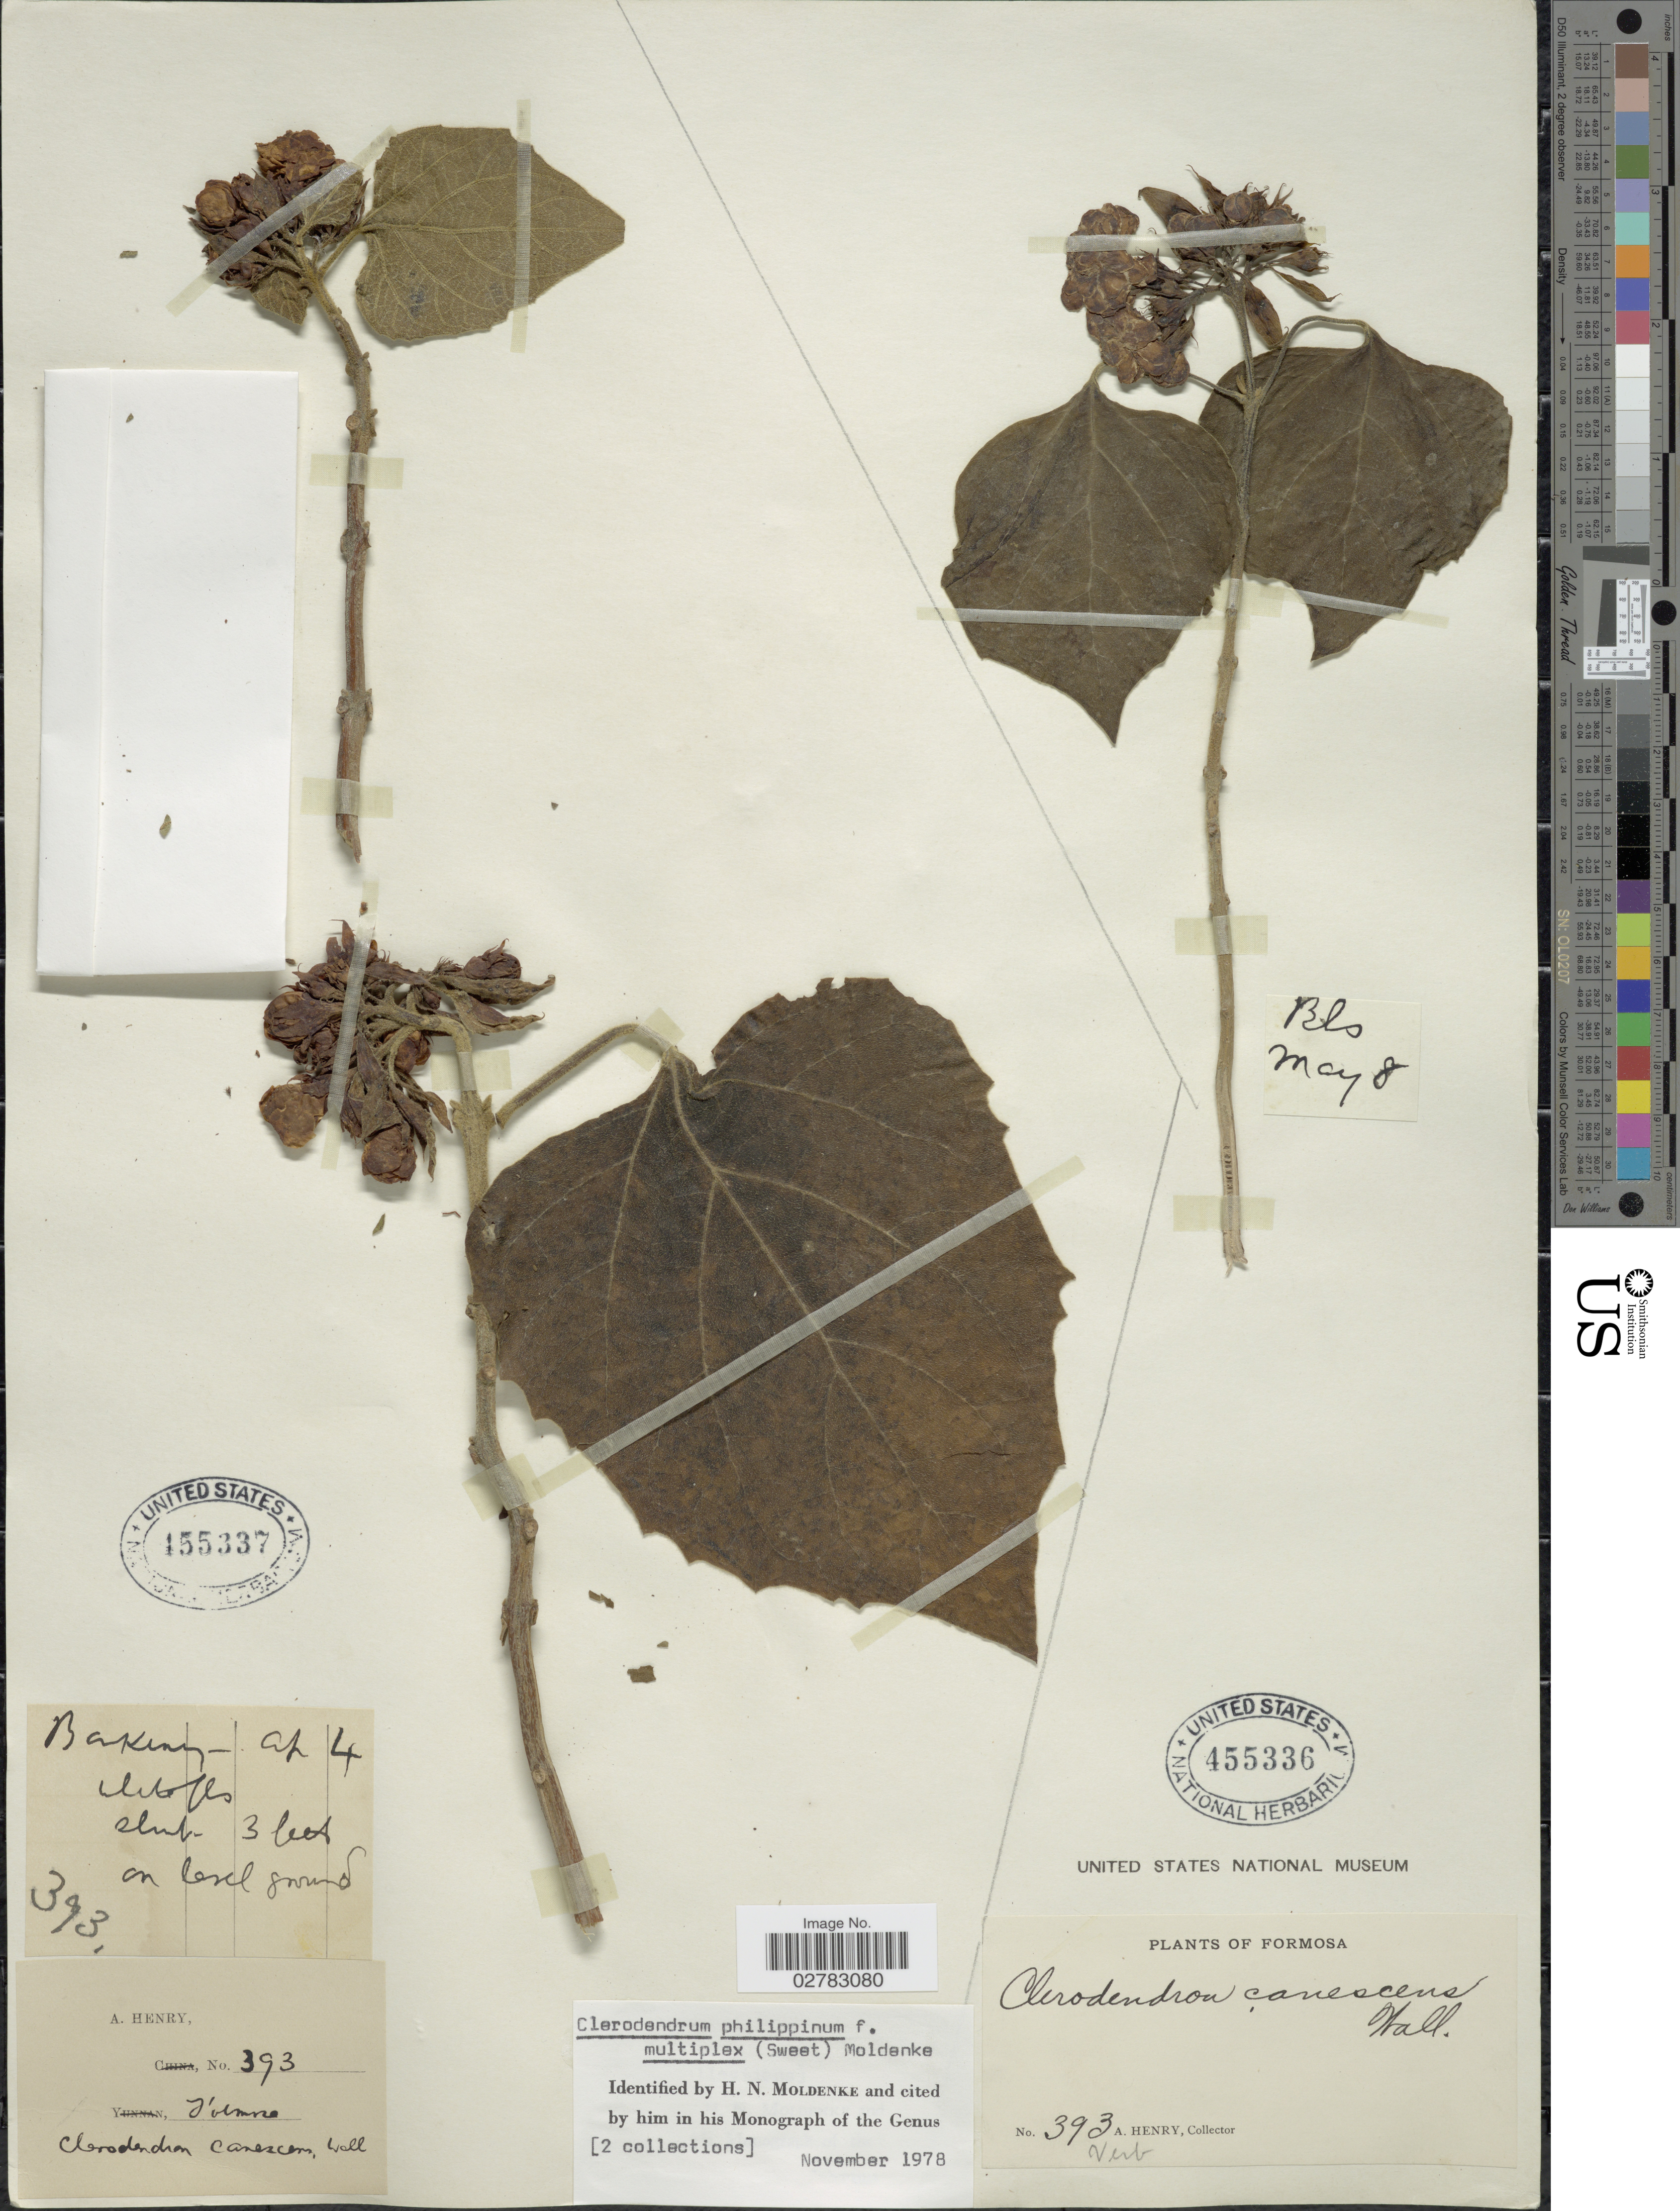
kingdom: Plantae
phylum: Tracheophyta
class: Magnoliopsida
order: Lamiales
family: Lamiaceae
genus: Clerodendrum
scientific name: Clerodendrum philippinum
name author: Schauer in DC.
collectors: A. Henry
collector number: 393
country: Taiwan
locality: Formosa.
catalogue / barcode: US 155337-2